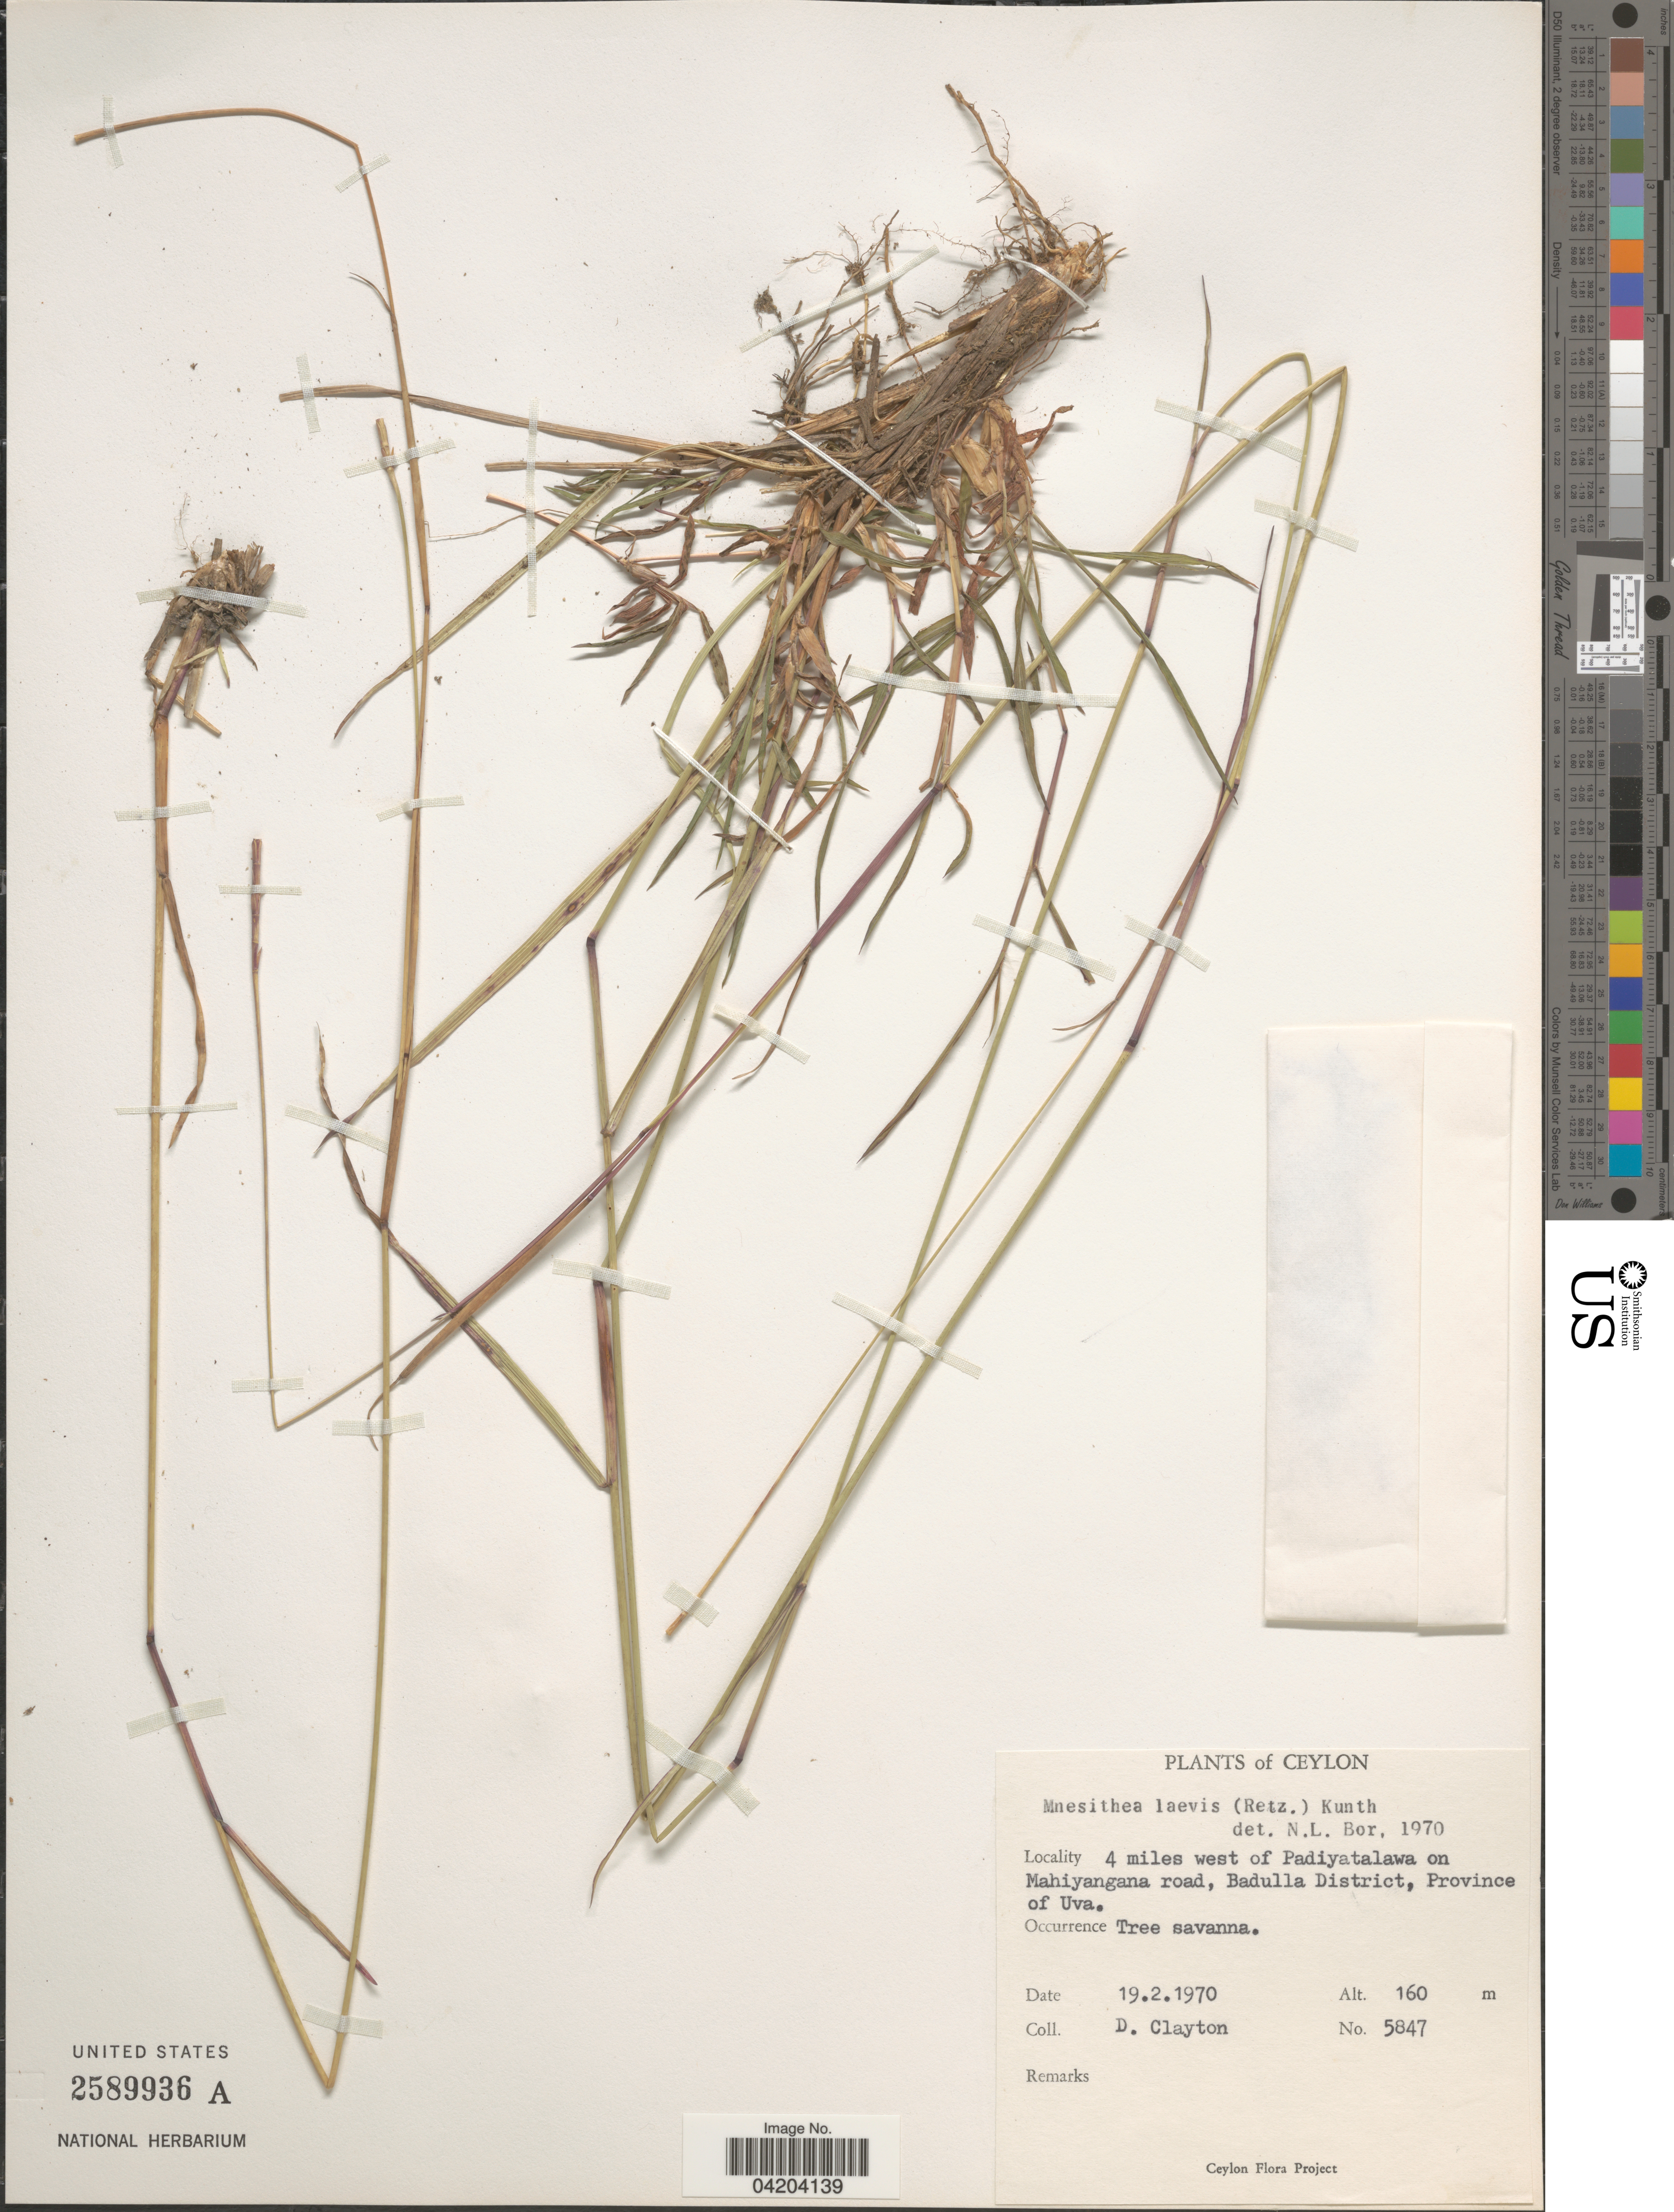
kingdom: Plantae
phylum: Tracheophyta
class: Liliopsida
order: Poales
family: Poaceae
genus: Mnesithea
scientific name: Mnesithea laevis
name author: (Retz.) Kunth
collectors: D. Clayton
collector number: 5847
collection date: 1970-02-19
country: Sri Lanka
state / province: Uva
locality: Ceylon. 4 miles west of Padiyatalawa on Mahiyangana road, Badulla District.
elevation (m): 160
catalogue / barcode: US 2589936A